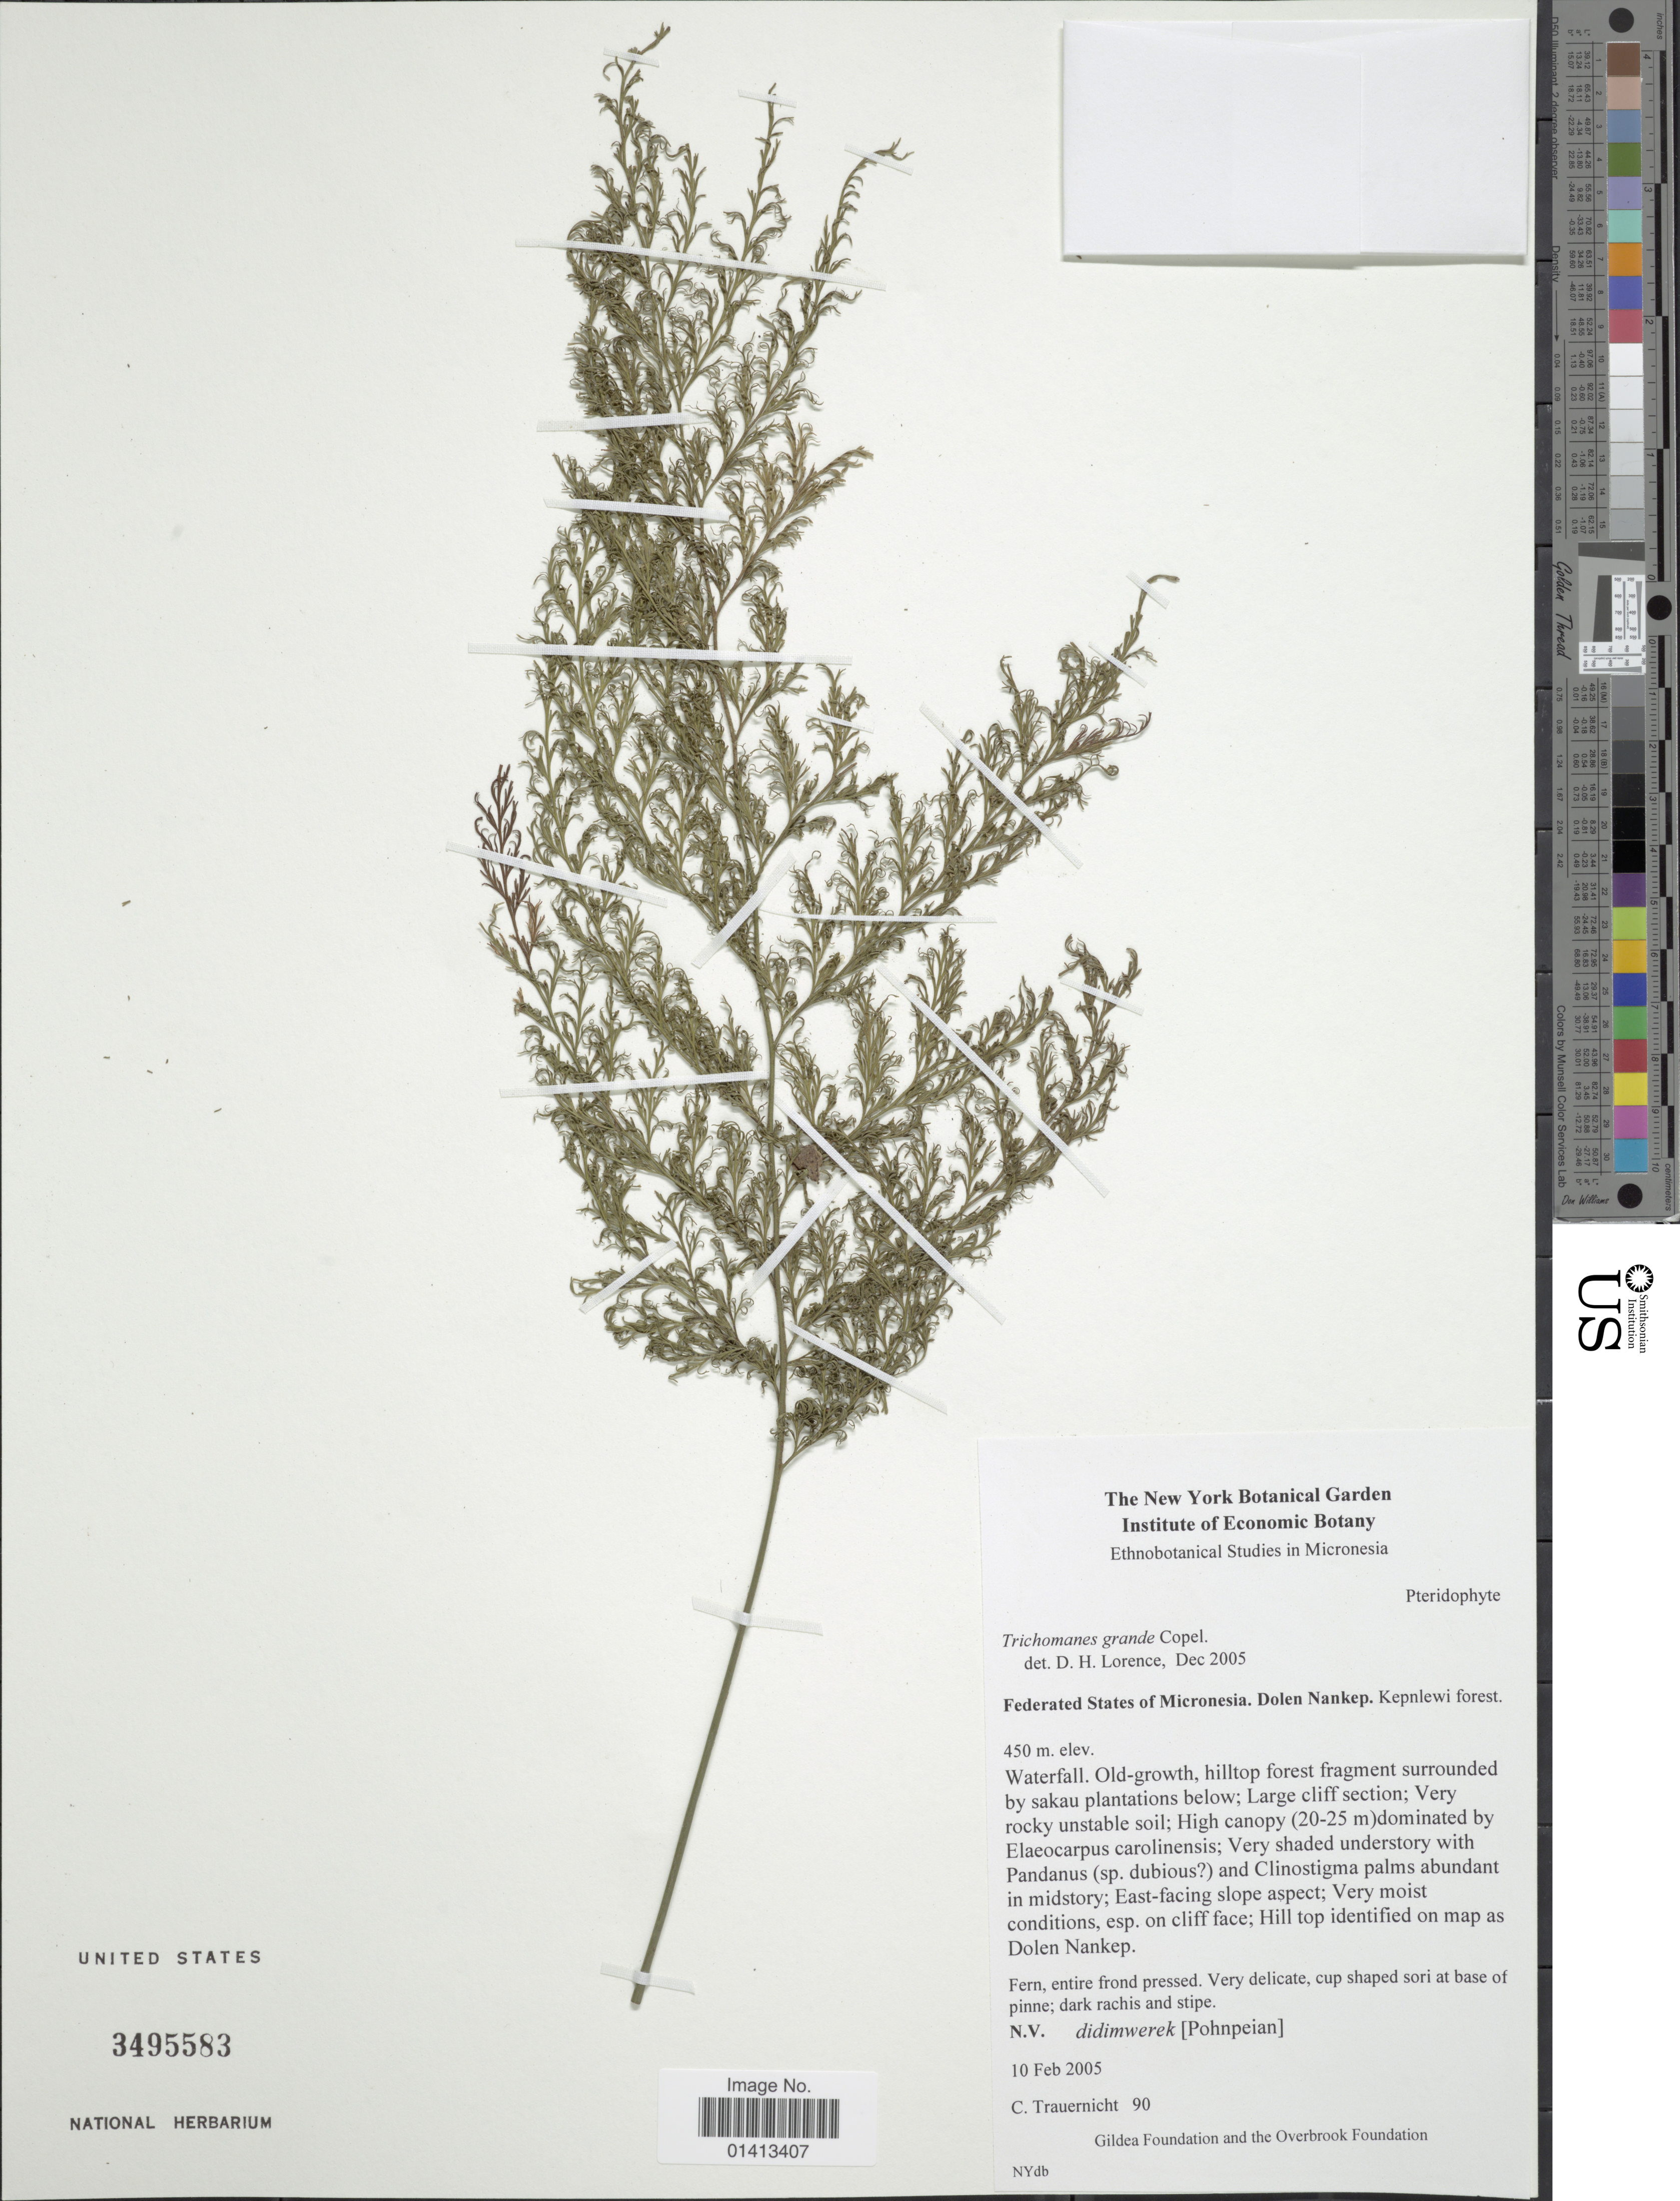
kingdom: Plantae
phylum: Tracheophyta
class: Polypodiopsida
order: Hymenophyllales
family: Hymenophyllaceae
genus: Crepidomanes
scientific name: Crepidomanes grande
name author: (Copel.) Ebihara & K. Iwats.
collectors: C. Trauernicht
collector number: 90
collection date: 2005-02-10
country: Micronesia, Federated States of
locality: Dolen Nankep. Kepnlewi forest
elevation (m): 450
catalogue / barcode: US 3495583